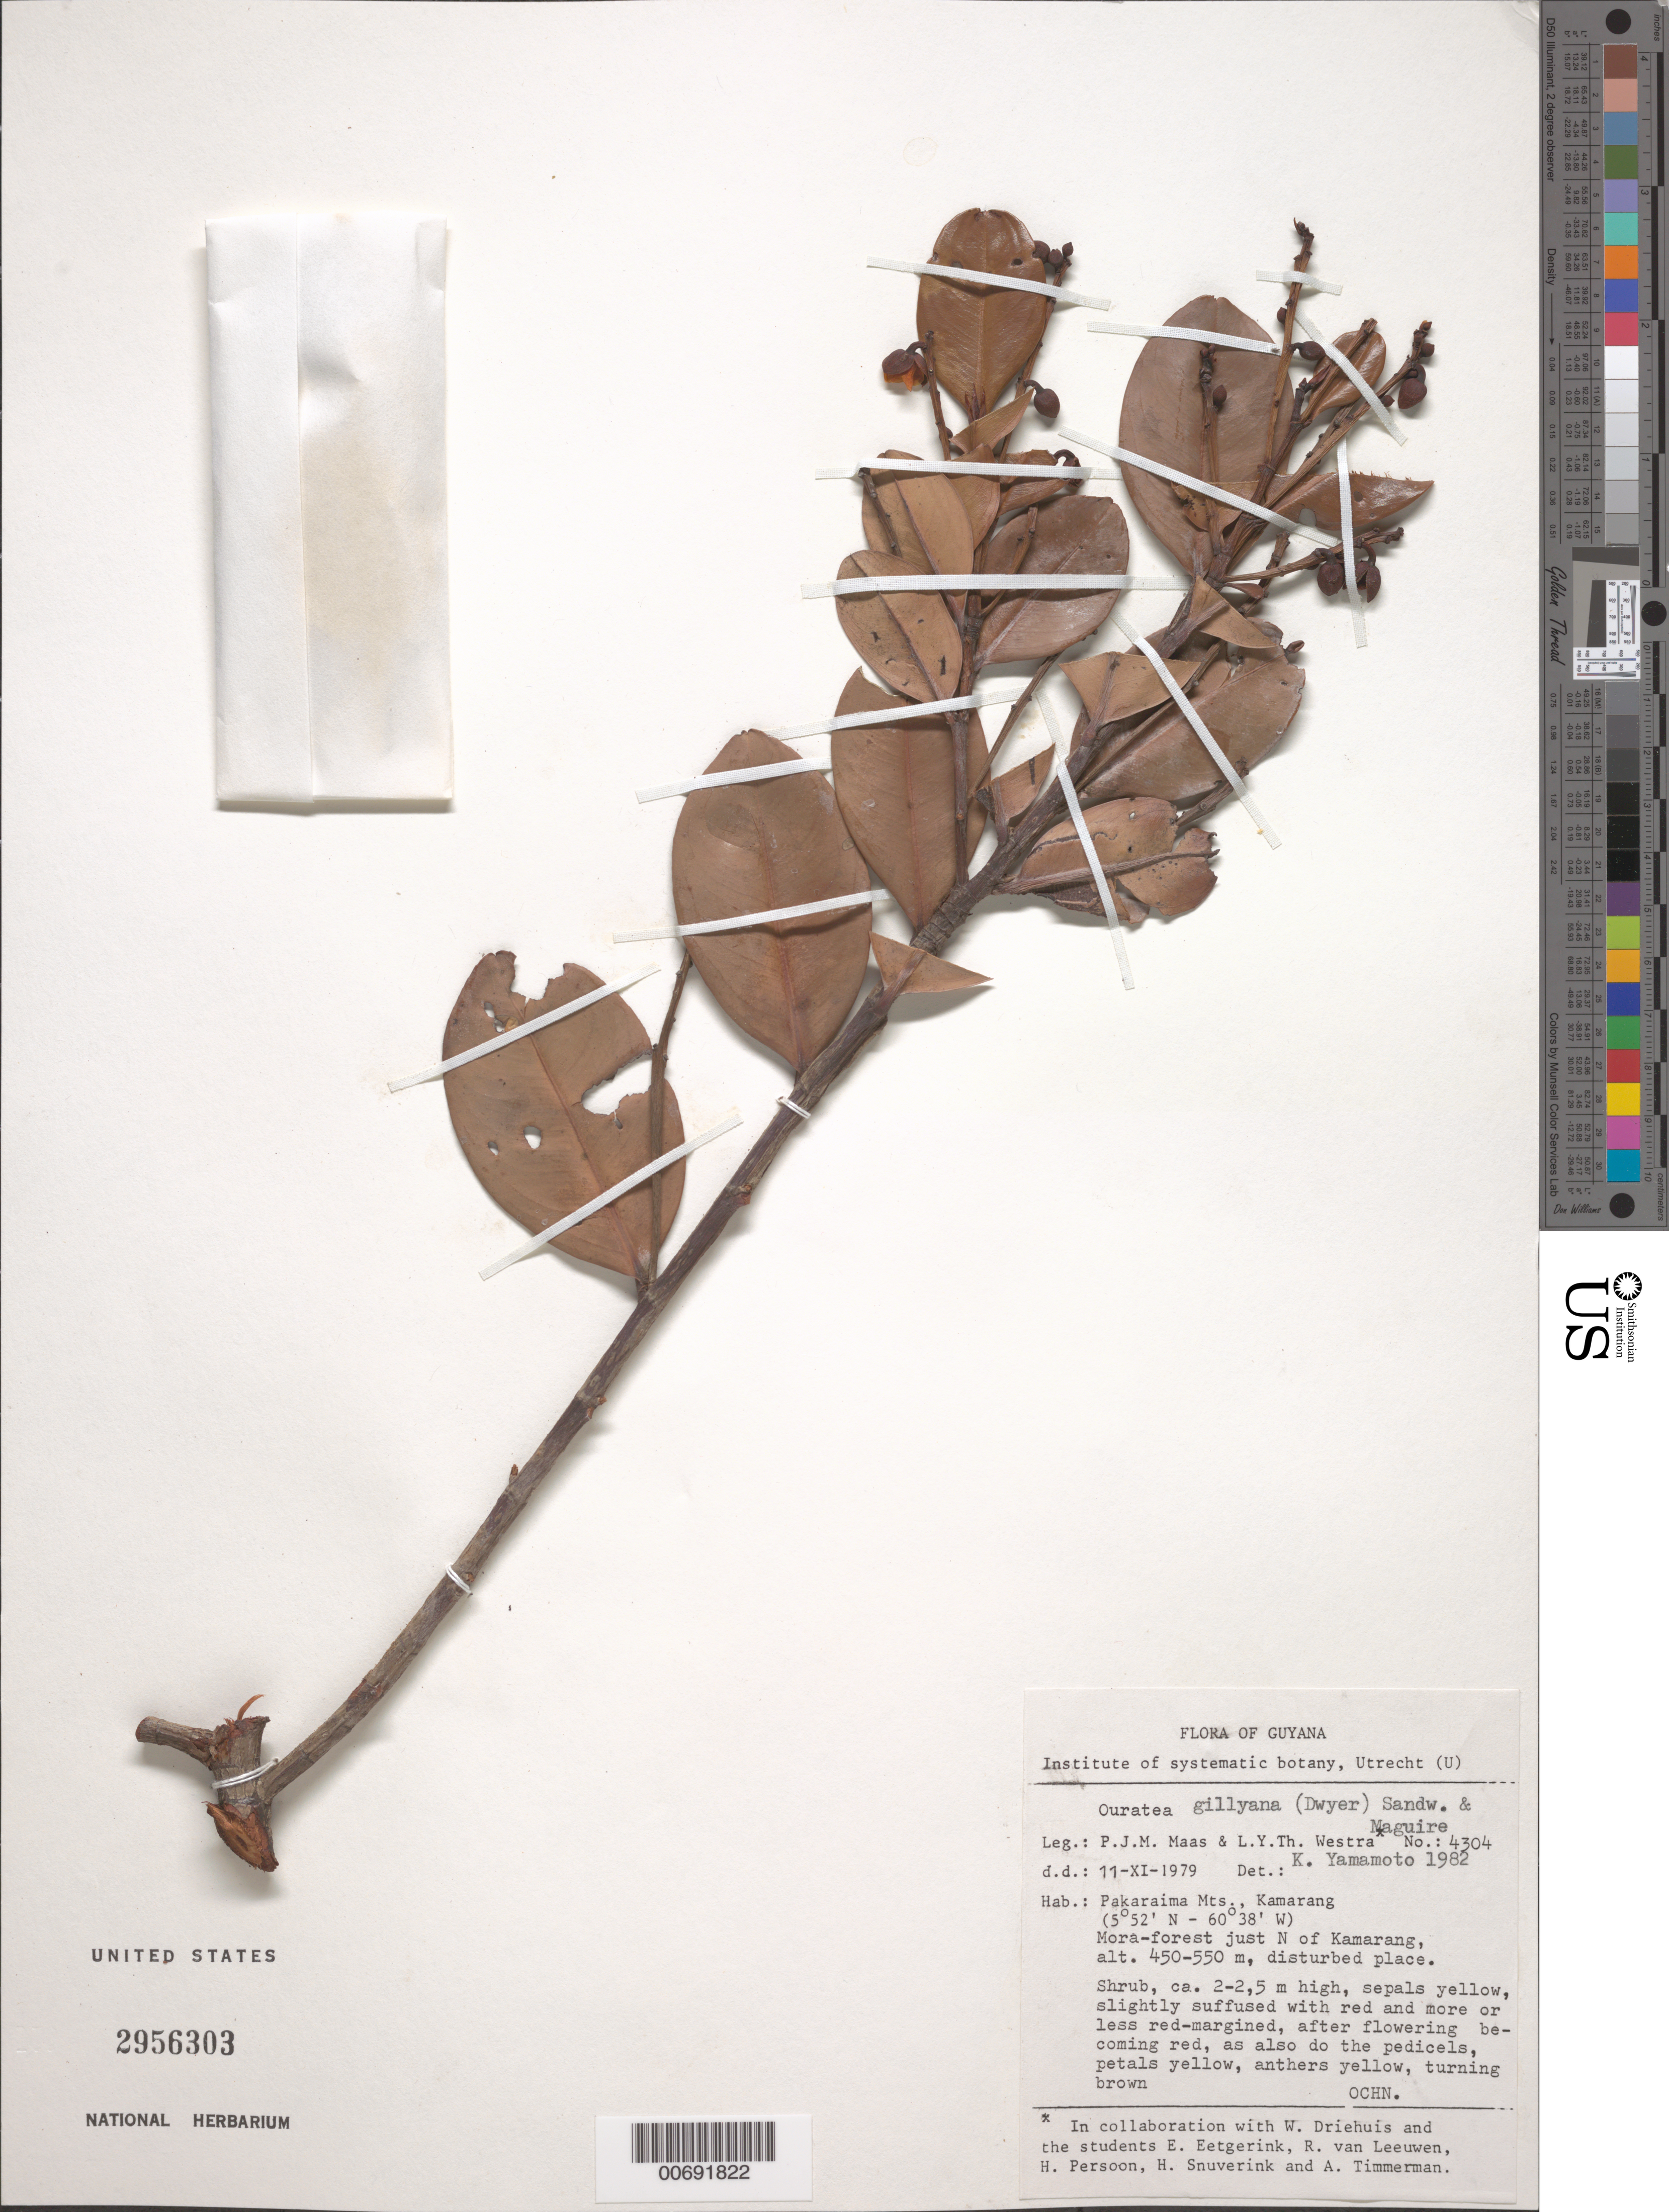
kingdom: Plantae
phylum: Tracheophyta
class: Magnoliopsida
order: Malpighiales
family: Ochnaceae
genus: Ouratea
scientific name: Ouratea gillyana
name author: (Dwyer) Sandwith & Maguire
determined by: Yamamoto, K.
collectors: P. Maas & L. Y. T. Westra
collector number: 4304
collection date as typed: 11-Nov-79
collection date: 1979-11-11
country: Guyana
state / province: Cuyuni-Mazaruni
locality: Kamarang, Pakaraima Mts.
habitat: Disturbed place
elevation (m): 450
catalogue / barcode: US 2956303